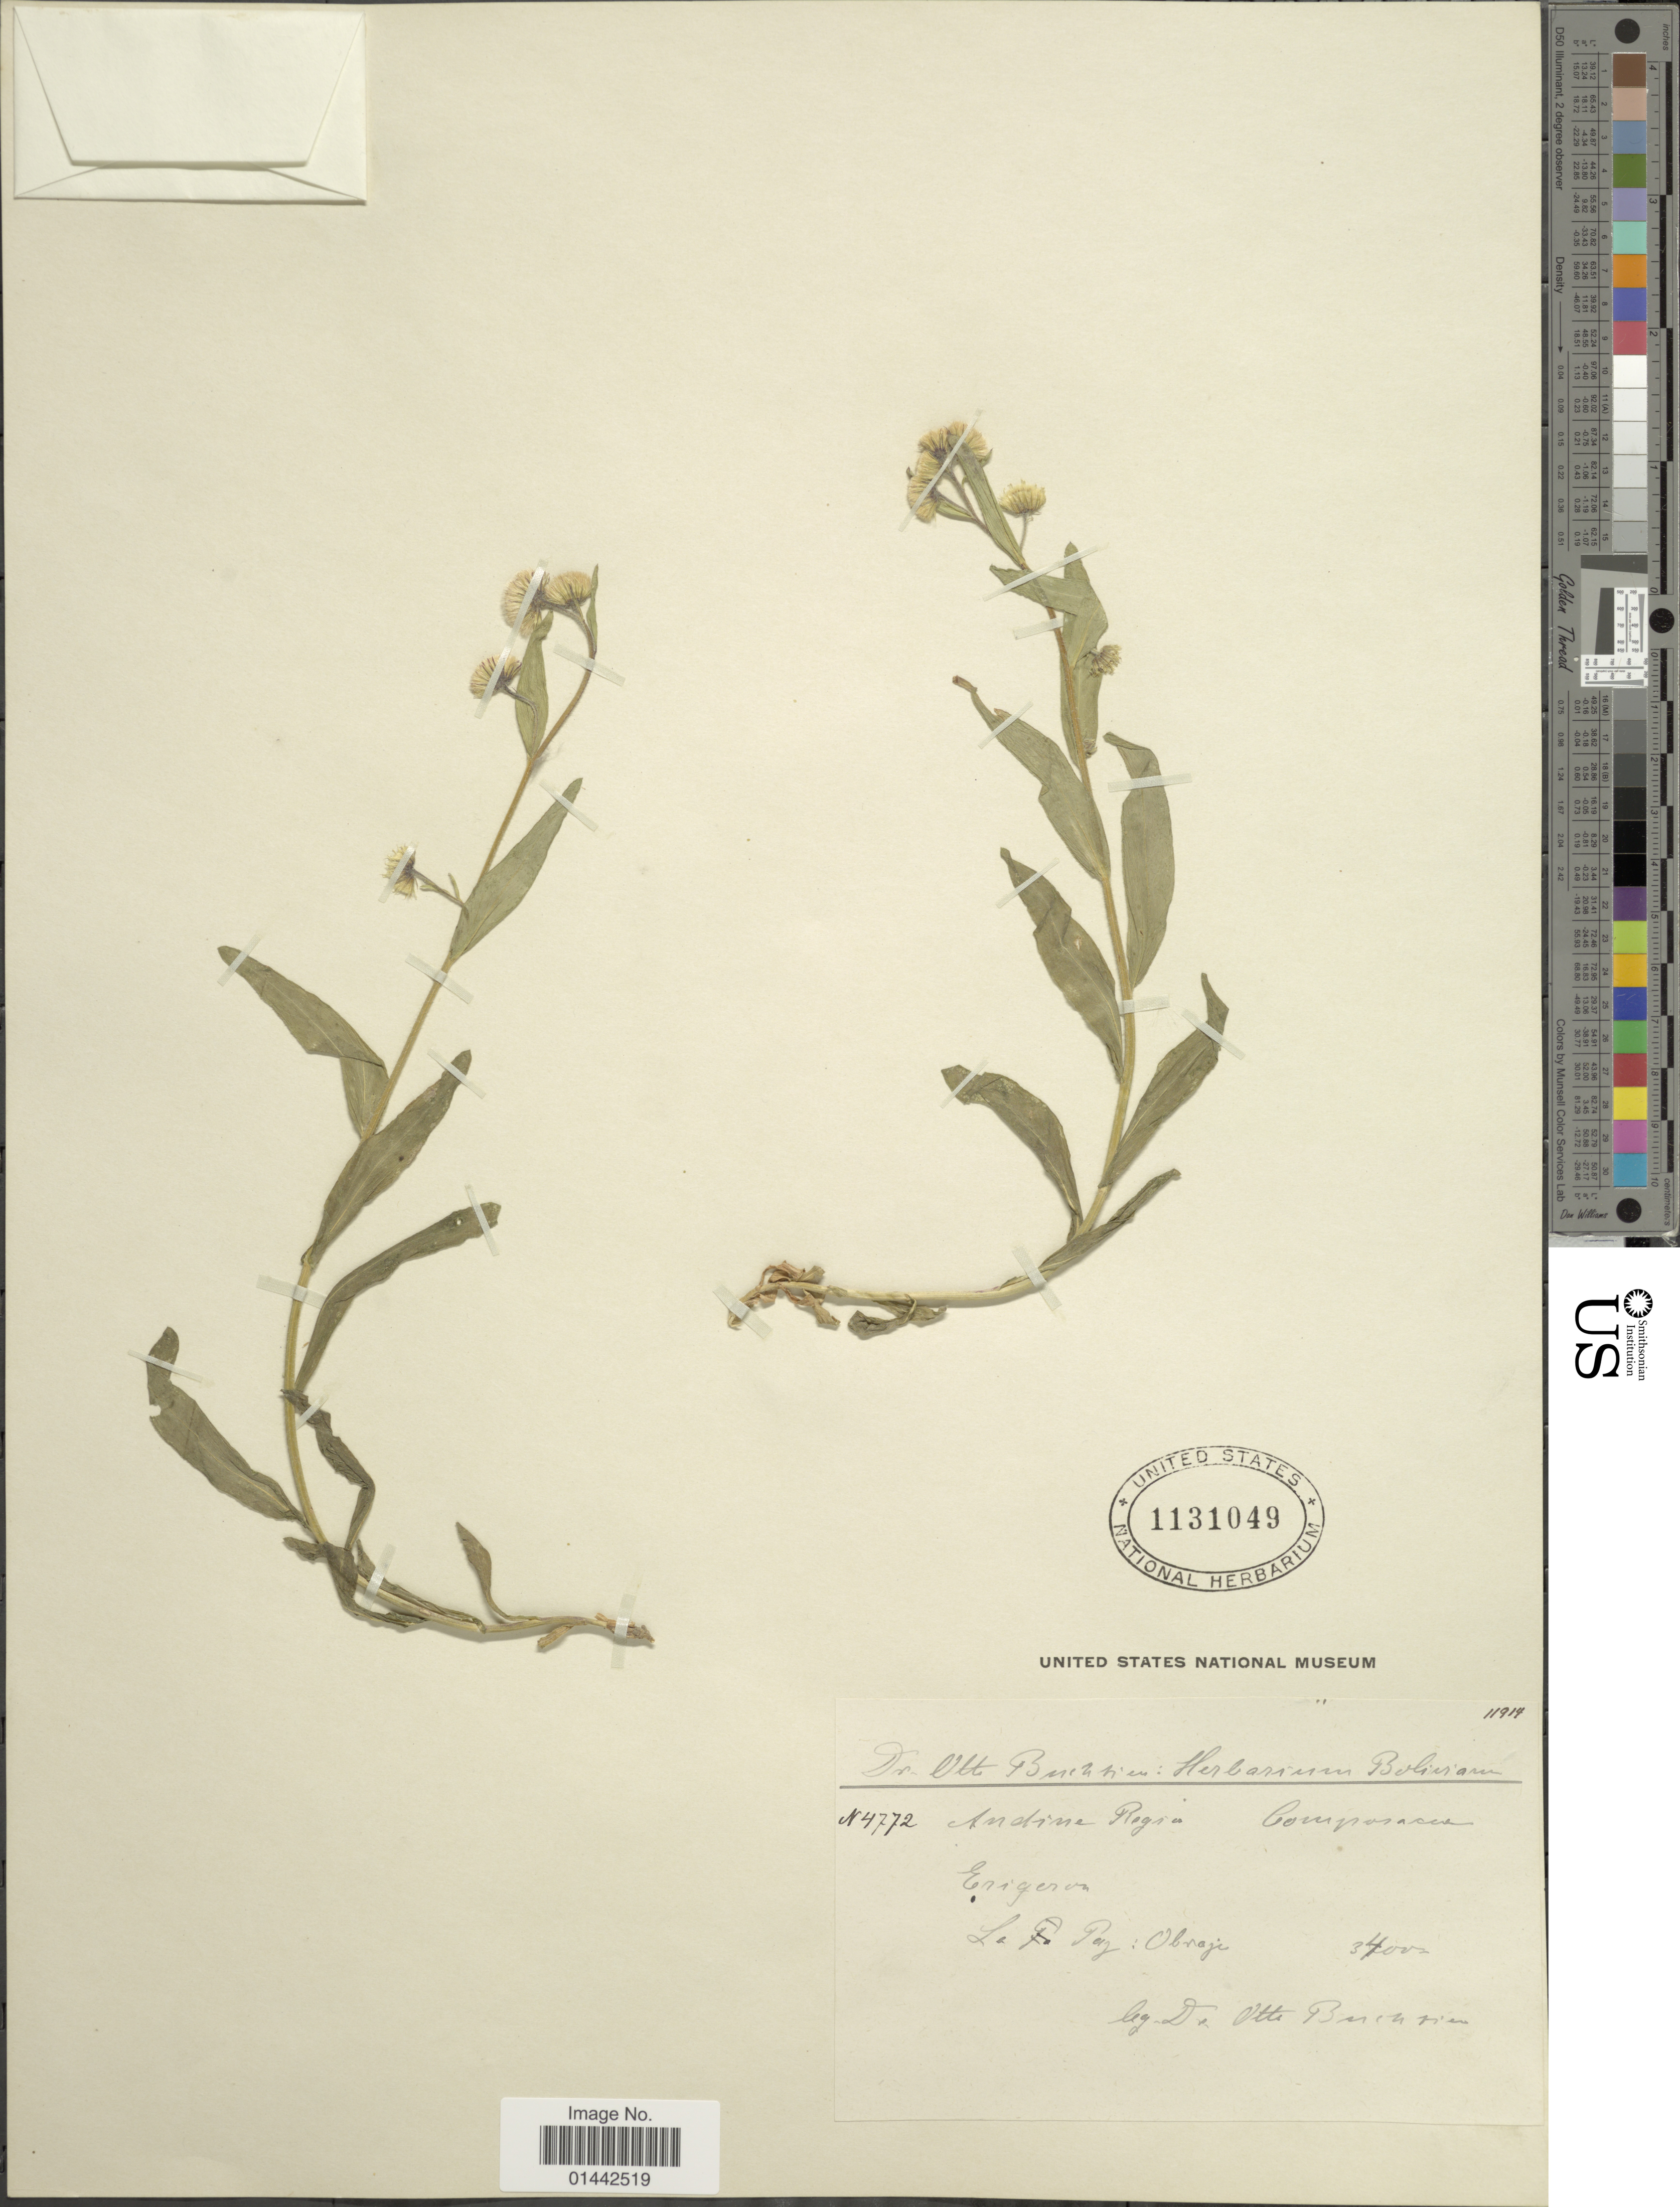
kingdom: Plantae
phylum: Tracheophyta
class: Magnoliopsida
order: Asterales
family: Asteraceae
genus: Erigeron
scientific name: Erigeron sp.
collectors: O. Buchtien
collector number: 4772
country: Bolivia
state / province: La Paz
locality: Obrajes, andine region.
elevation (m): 3400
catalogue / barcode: US 1131049